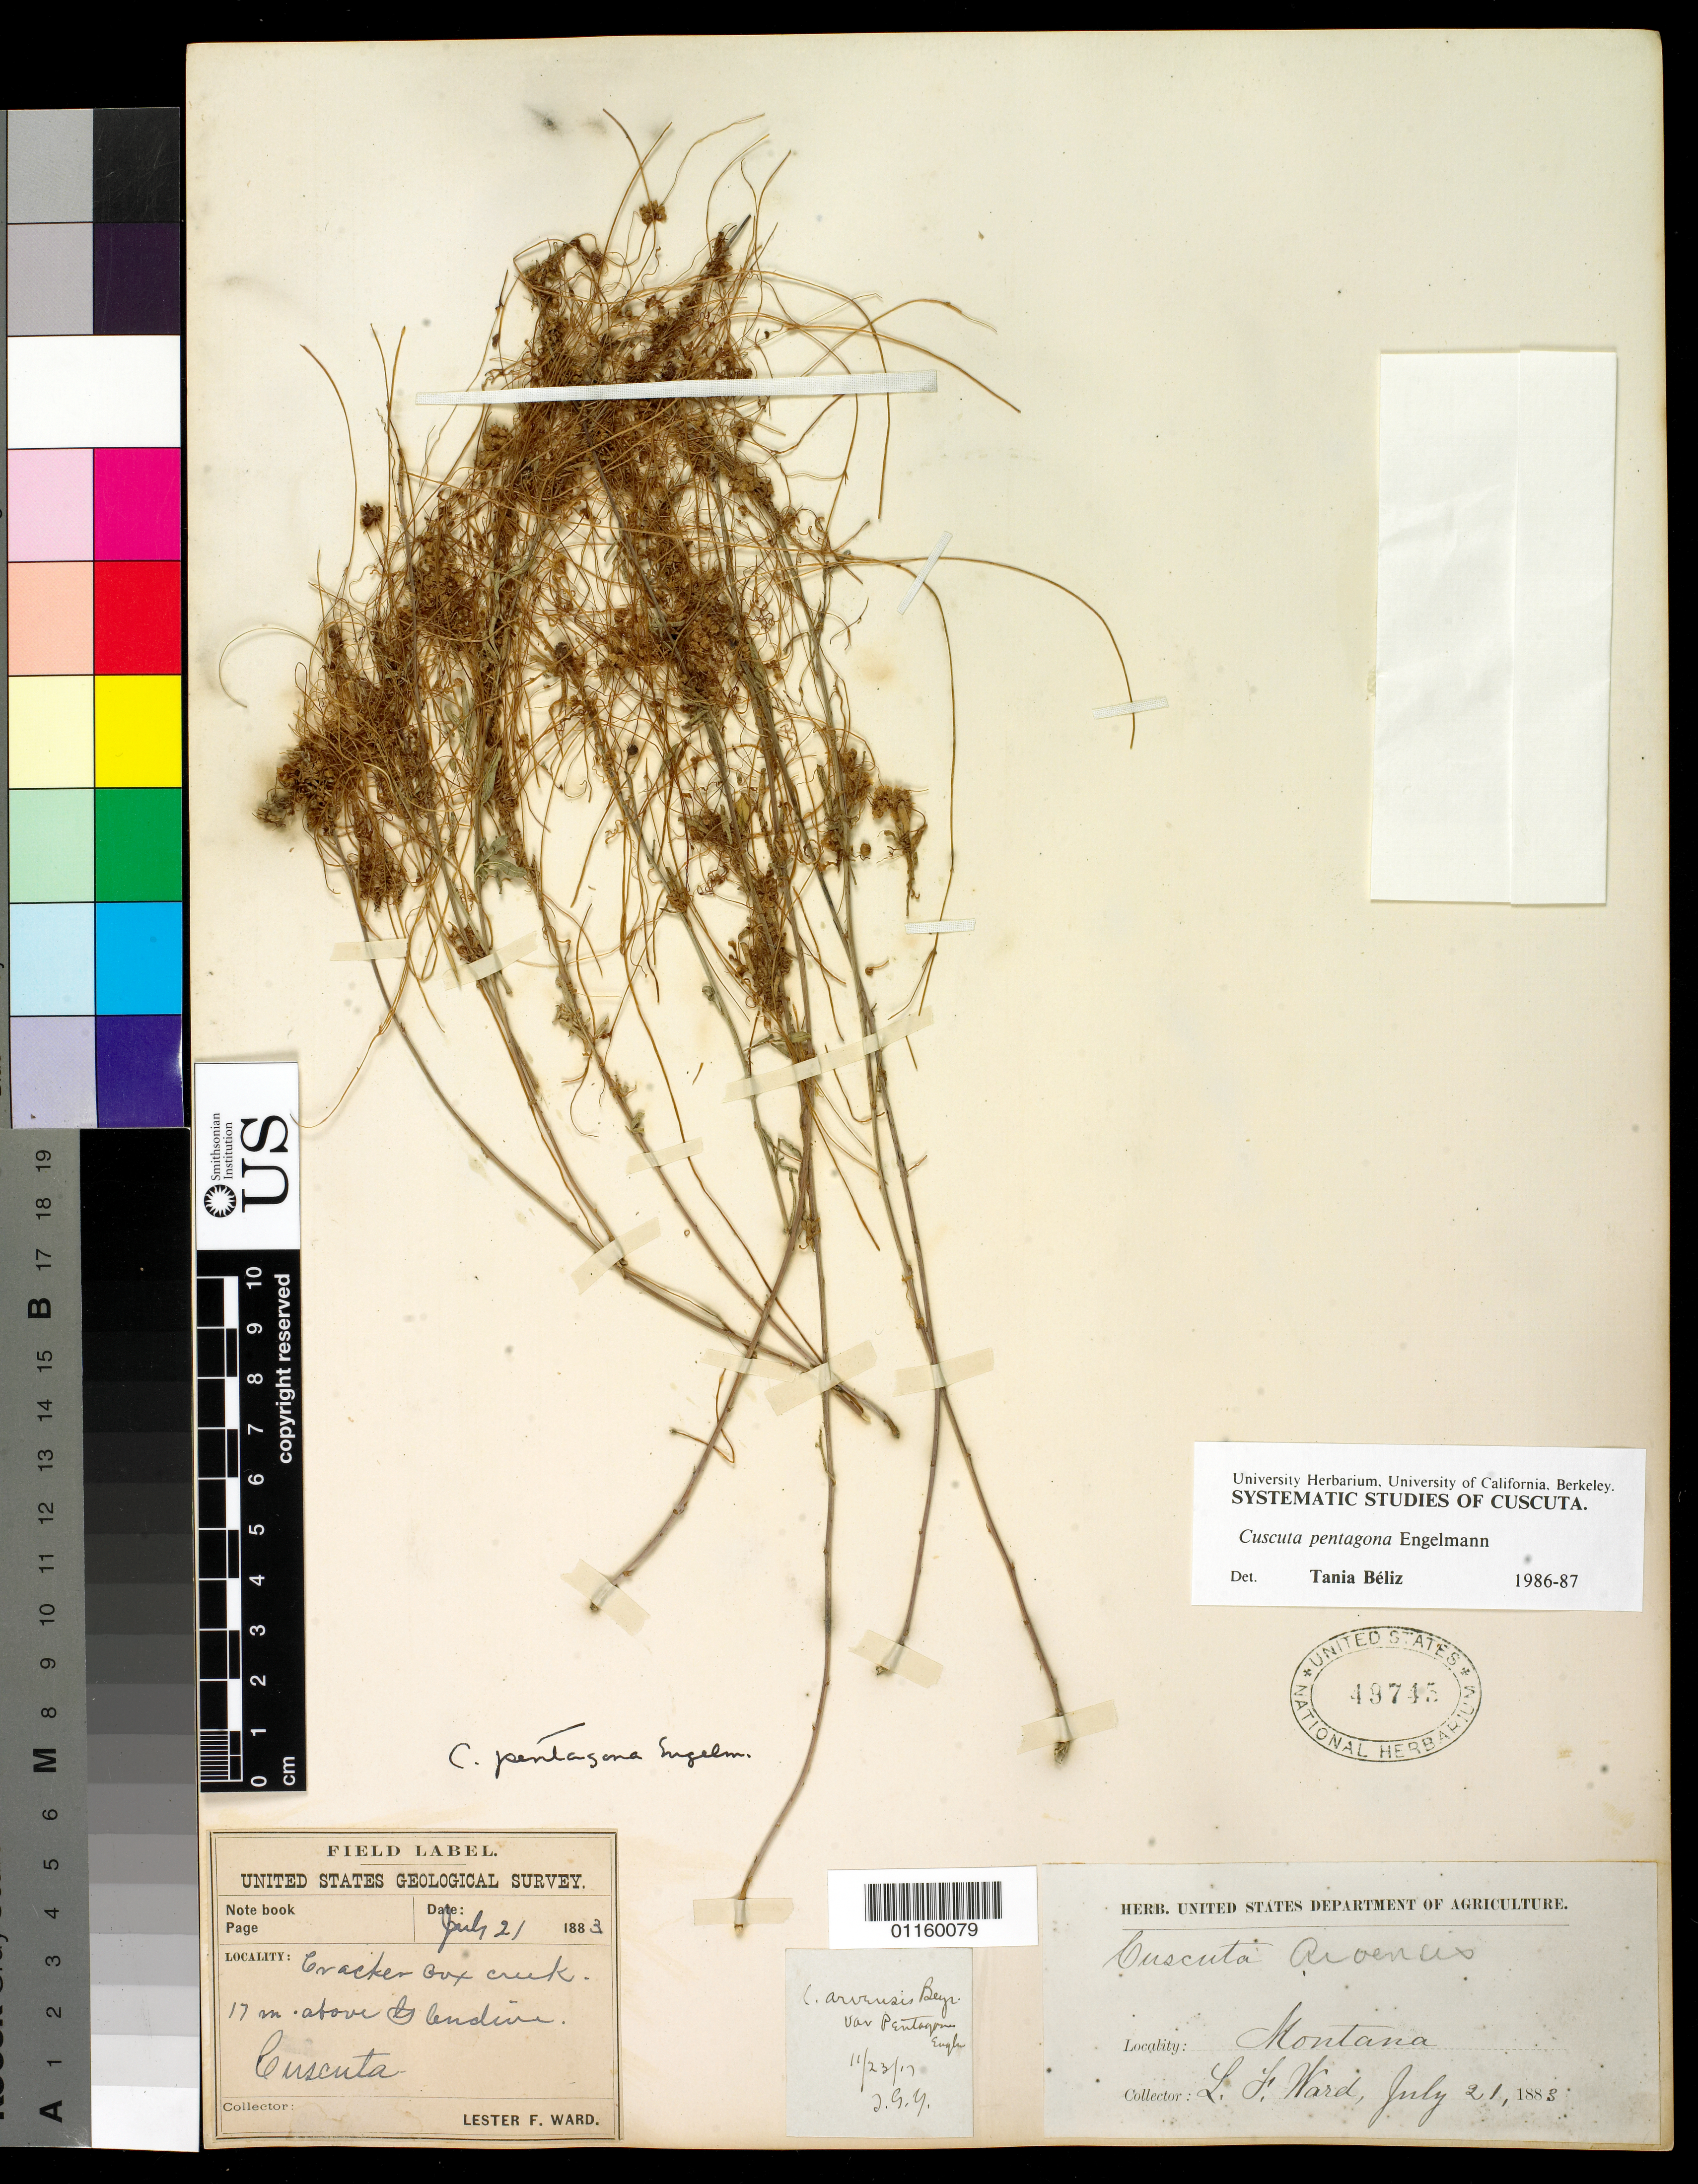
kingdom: Plantae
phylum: Tracheophyta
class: Magnoliopsida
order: Solanales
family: Convolvulaceae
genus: Cuscuta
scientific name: Cuscuta pentagona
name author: Engelm.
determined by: Béliz, T.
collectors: L. F. Ward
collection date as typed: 21 Jul 1883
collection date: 1883-07-21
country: United States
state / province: Montana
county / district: Dawson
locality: Cracker Box Creek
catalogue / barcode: US 49745